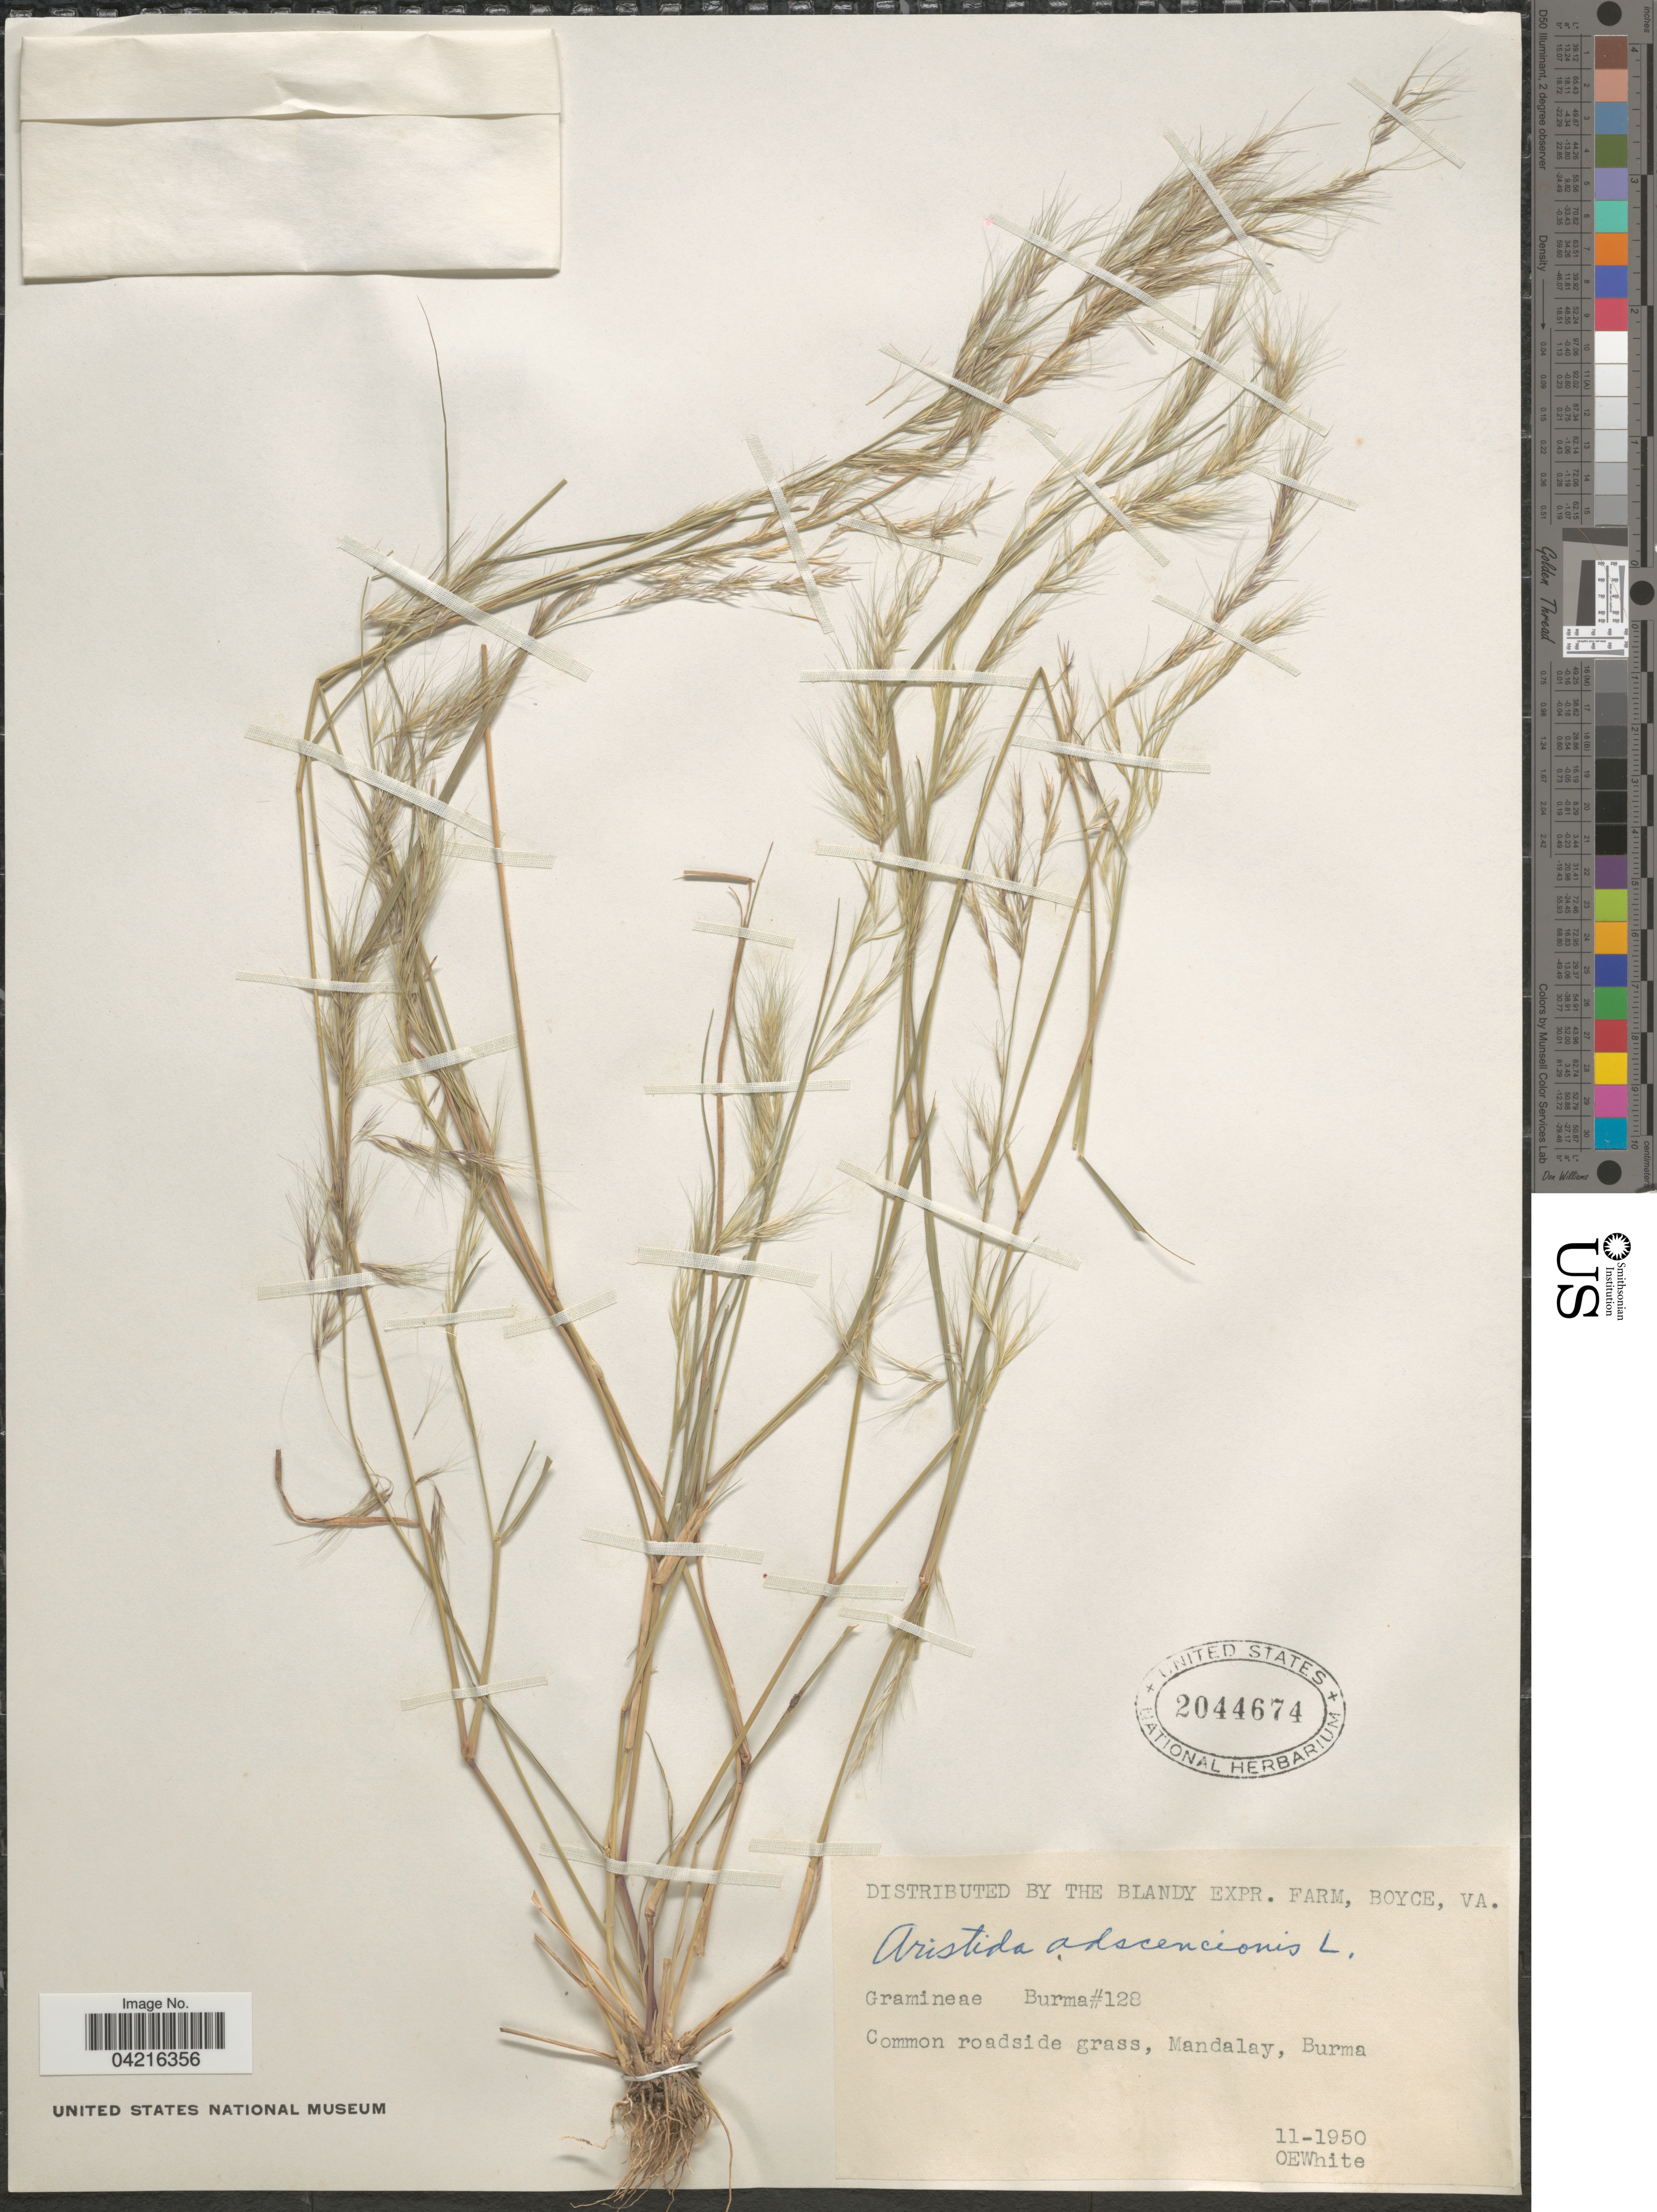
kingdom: Plantae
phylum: Tracheophyta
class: Liliopsida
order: Poales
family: Poaceae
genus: Aristida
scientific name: Aristida adscensionis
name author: L.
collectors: O. E. White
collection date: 1950-11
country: Myanmar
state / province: Mandalay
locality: Common roadside grass, Burma.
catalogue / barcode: US 2044674